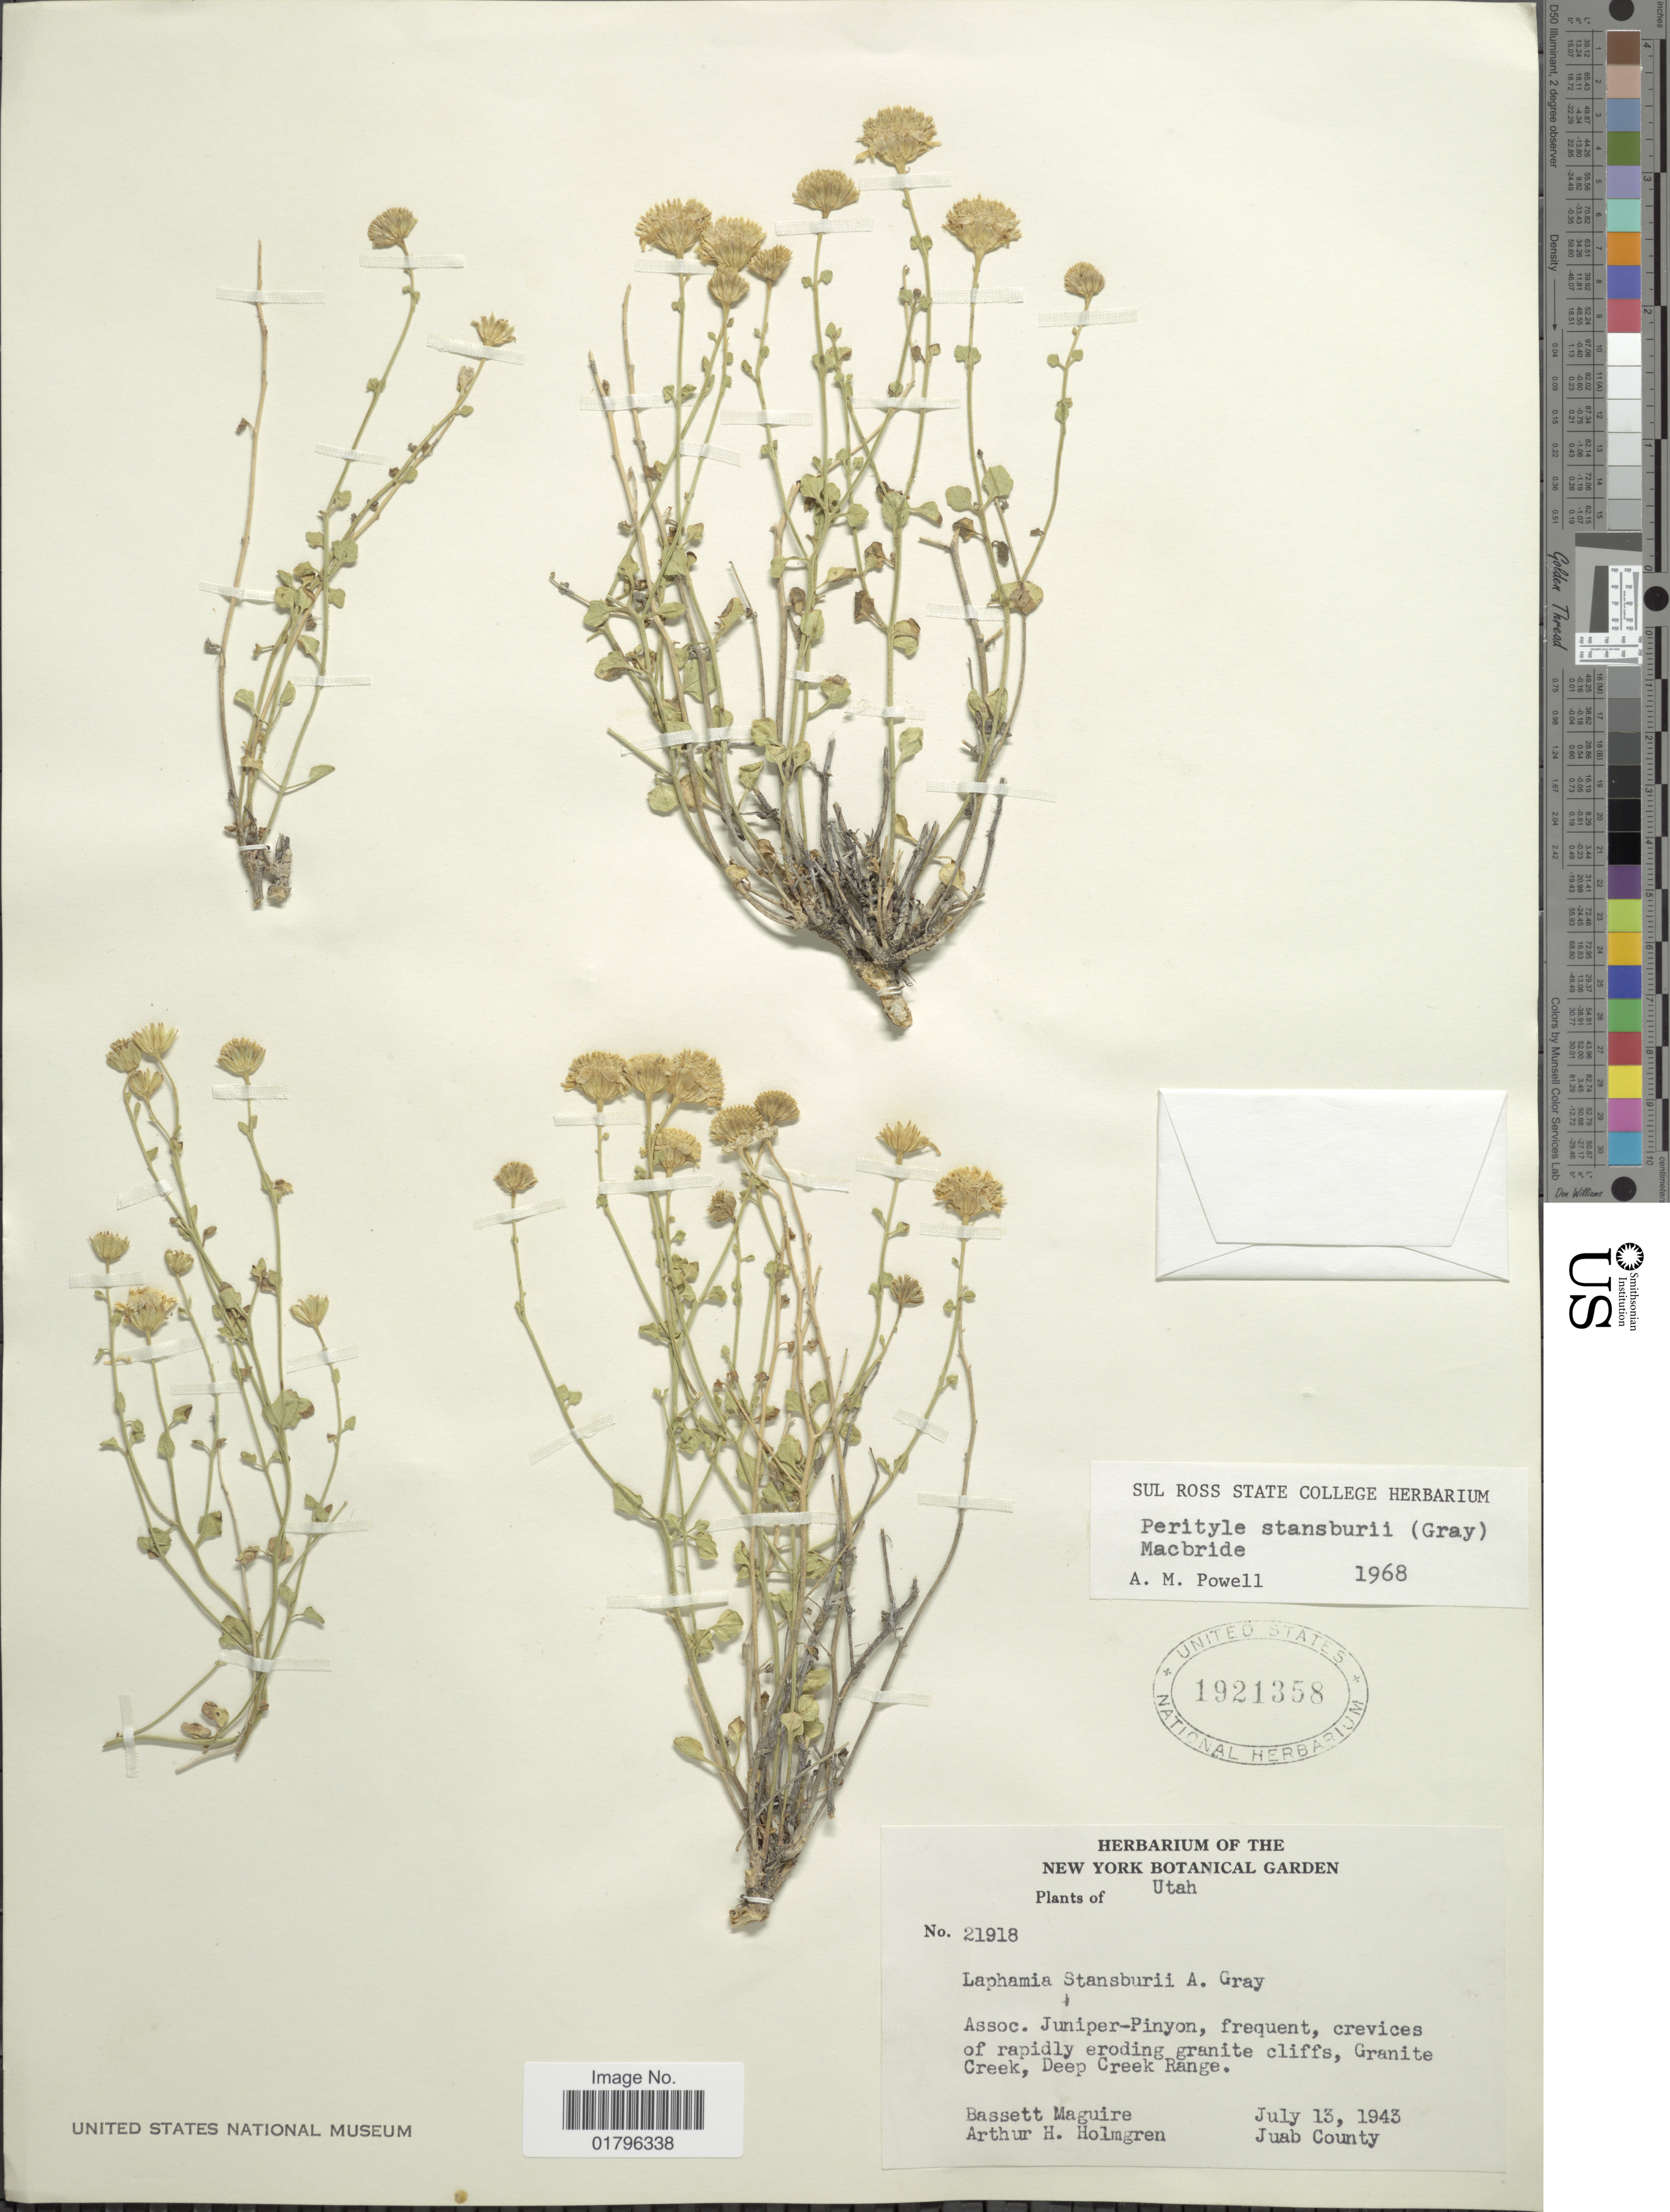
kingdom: Plantae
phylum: Tracheophyta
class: Magnoliopsida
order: Asterales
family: Asteraceae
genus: Perityle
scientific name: Perityle stansburyi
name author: (A. Gray) J.F. Macbr.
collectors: B. Maguire & A. H. Holmgren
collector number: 21918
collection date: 1943-07-13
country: United States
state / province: Utah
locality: Granite Creek, deep Creek Range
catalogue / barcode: US 1921358